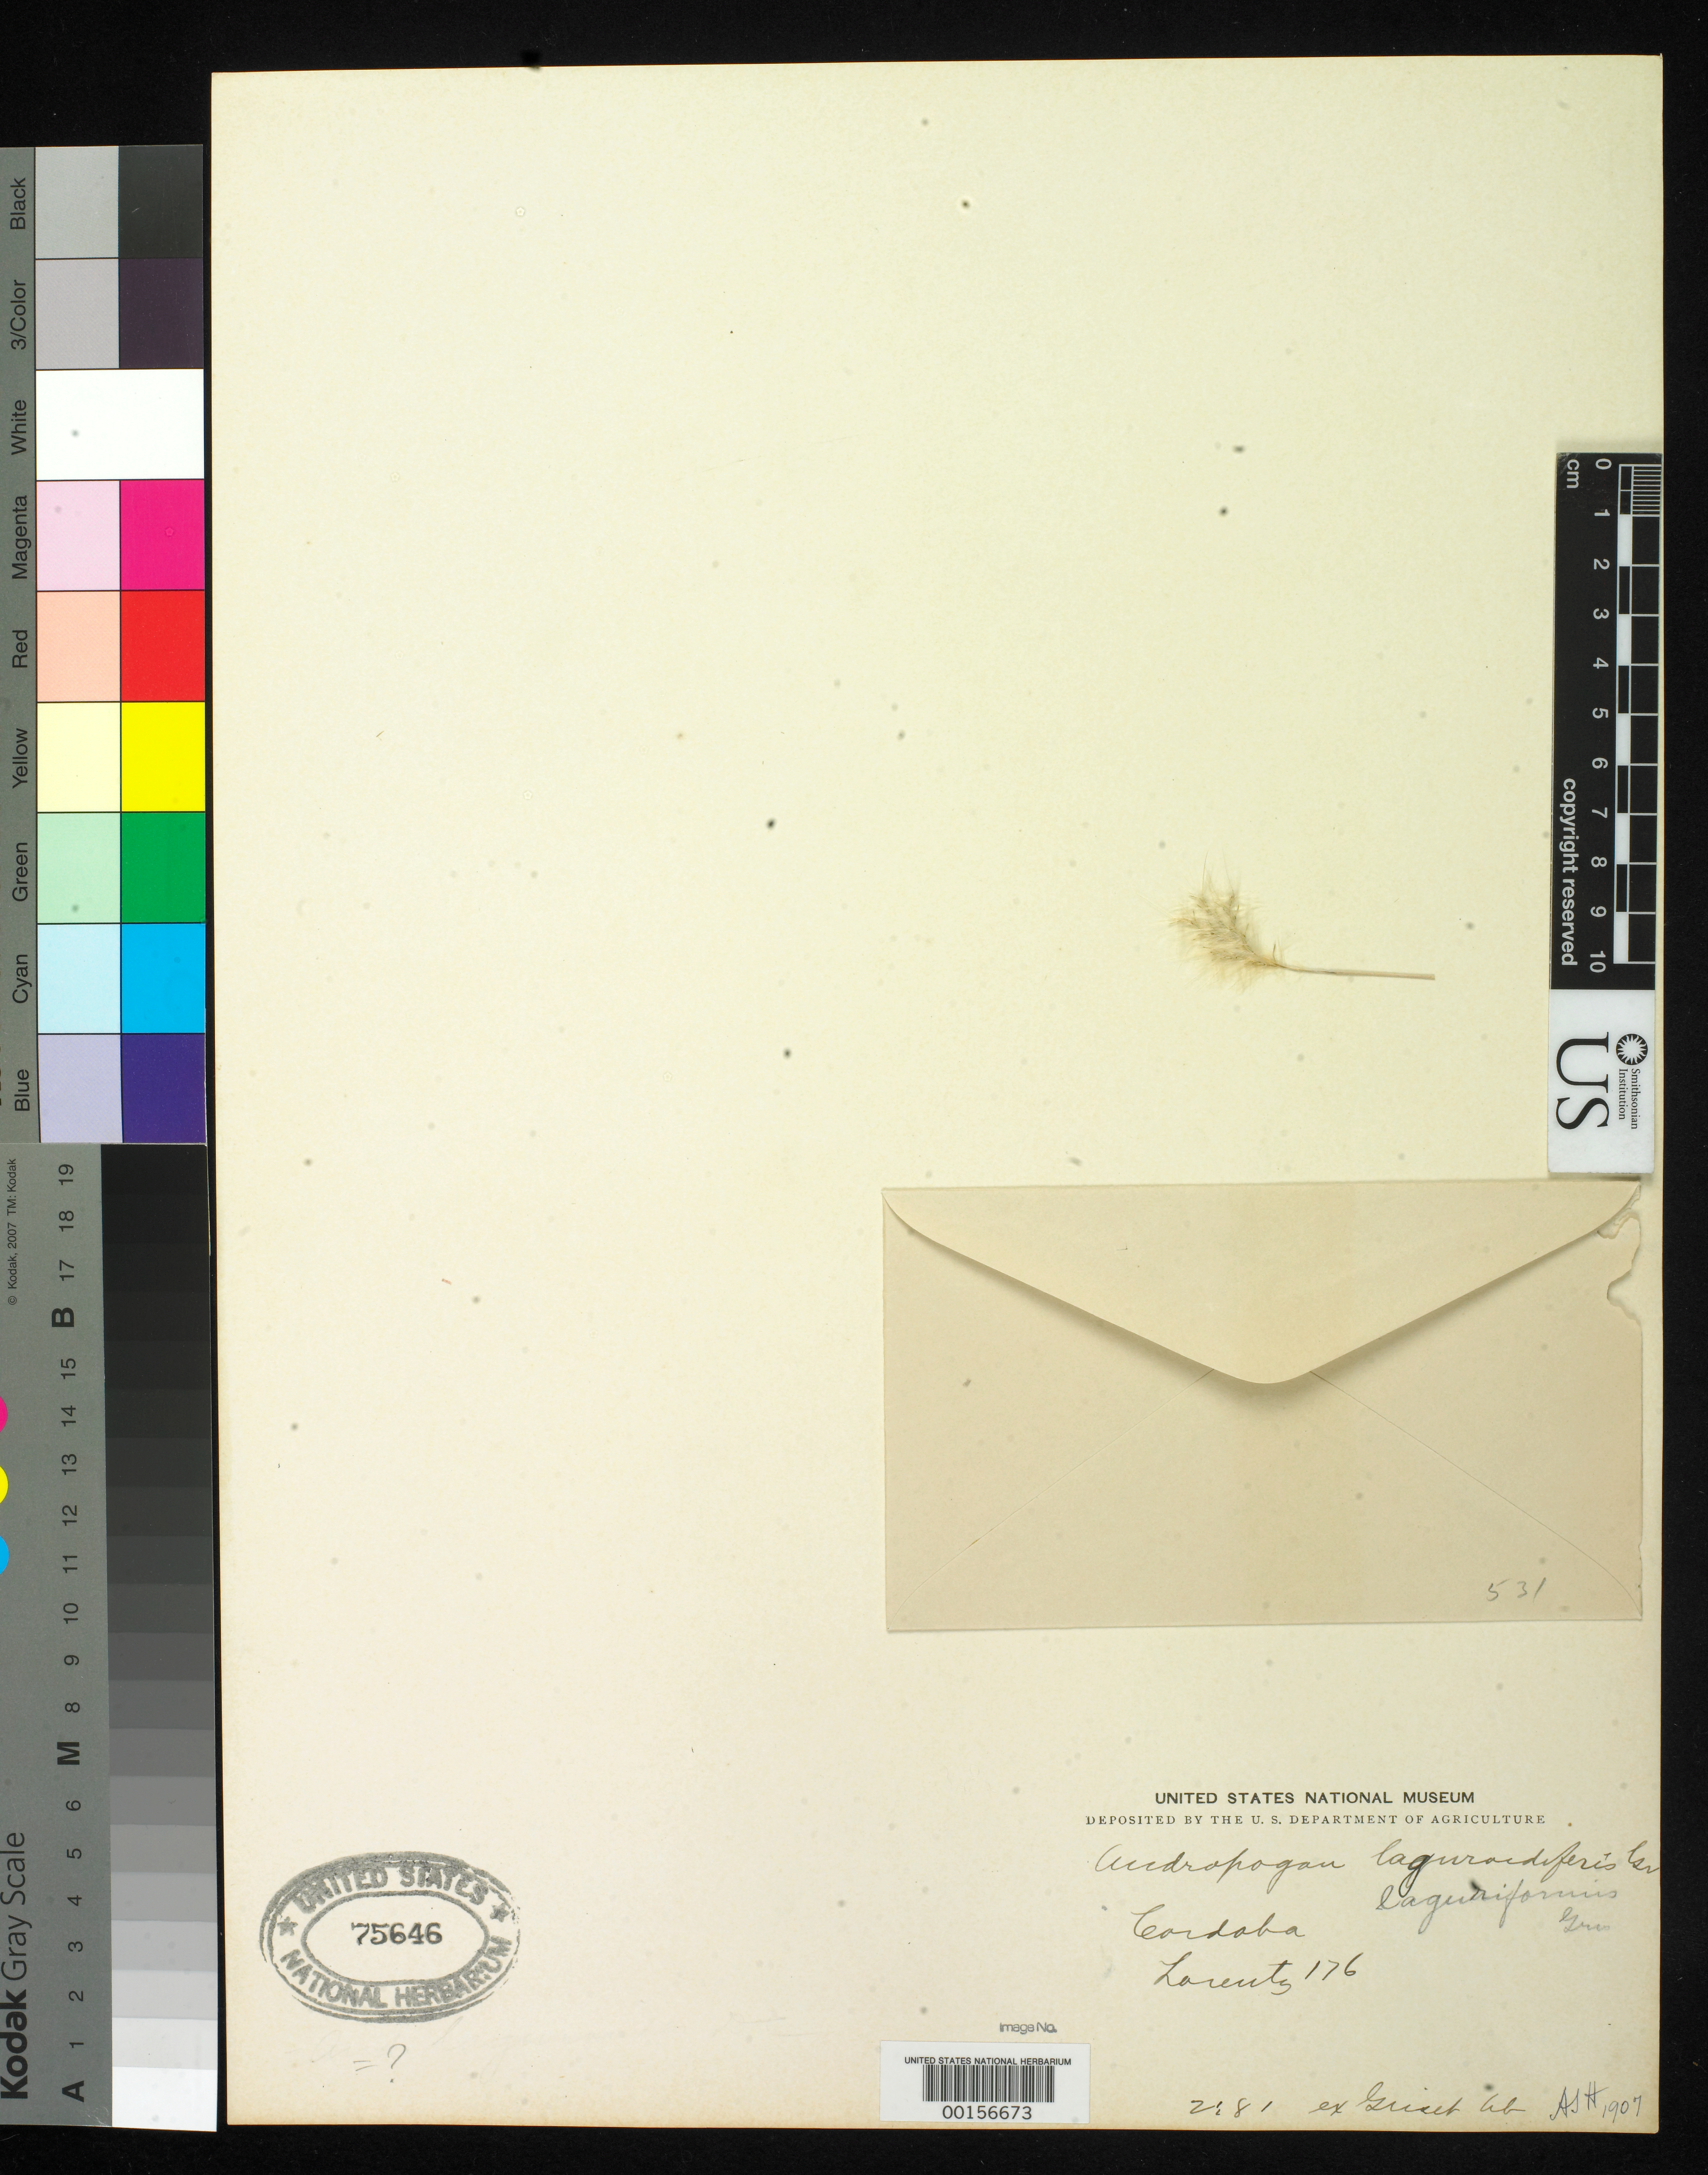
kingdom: Plantae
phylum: Tracheophyta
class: Liliopsida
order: Poales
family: Poaceae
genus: Andropogon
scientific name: Andropogon laguriformis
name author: Griseb.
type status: Type Fragment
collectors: P. G. Lorentz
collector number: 176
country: Argentina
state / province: Córdoba / Santiago del Estero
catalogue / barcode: US 75646